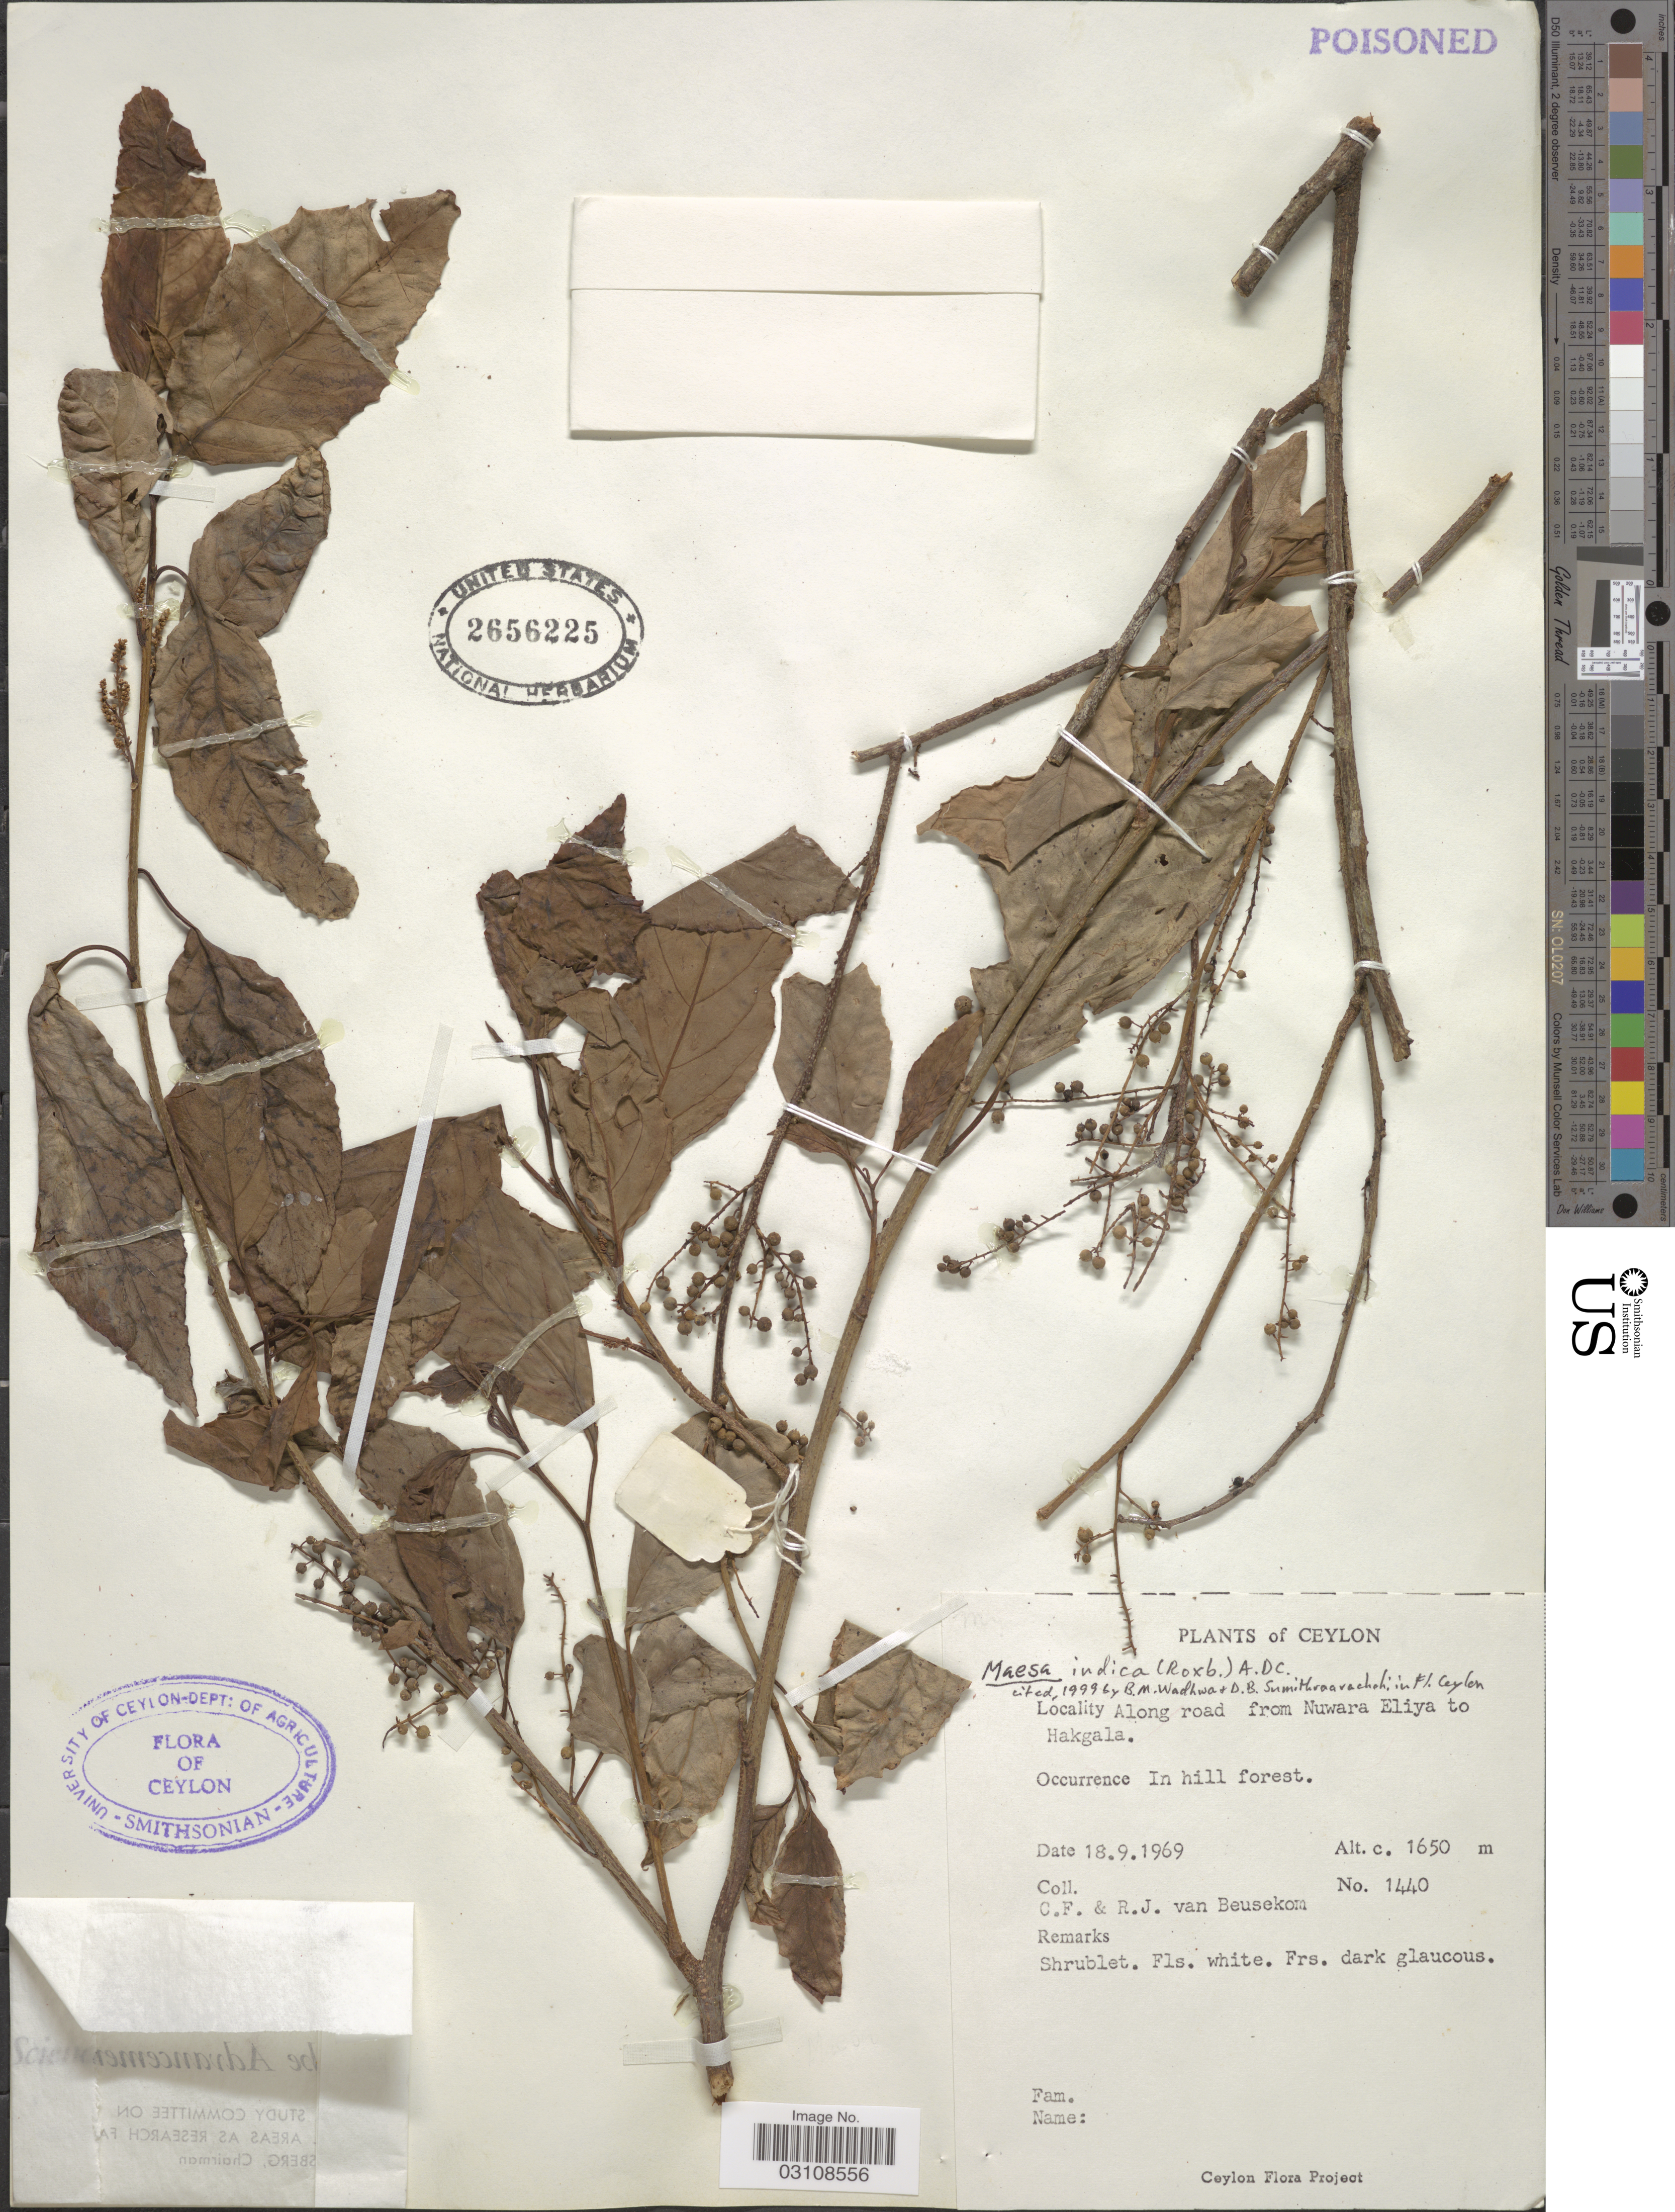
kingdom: Plantae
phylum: Tracheophyta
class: Magnoliopsida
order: Ericales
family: Primulaceae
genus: Maesa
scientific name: Maesa indica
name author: (Roxb.) A. DC.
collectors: C. F. Beusekom & R. Beusekom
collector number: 1440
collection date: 1969-09-18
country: Sri Lanka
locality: Ceylon. Along road from Nuwara Eliya to Hakgala.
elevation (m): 1650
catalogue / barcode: US 2656225